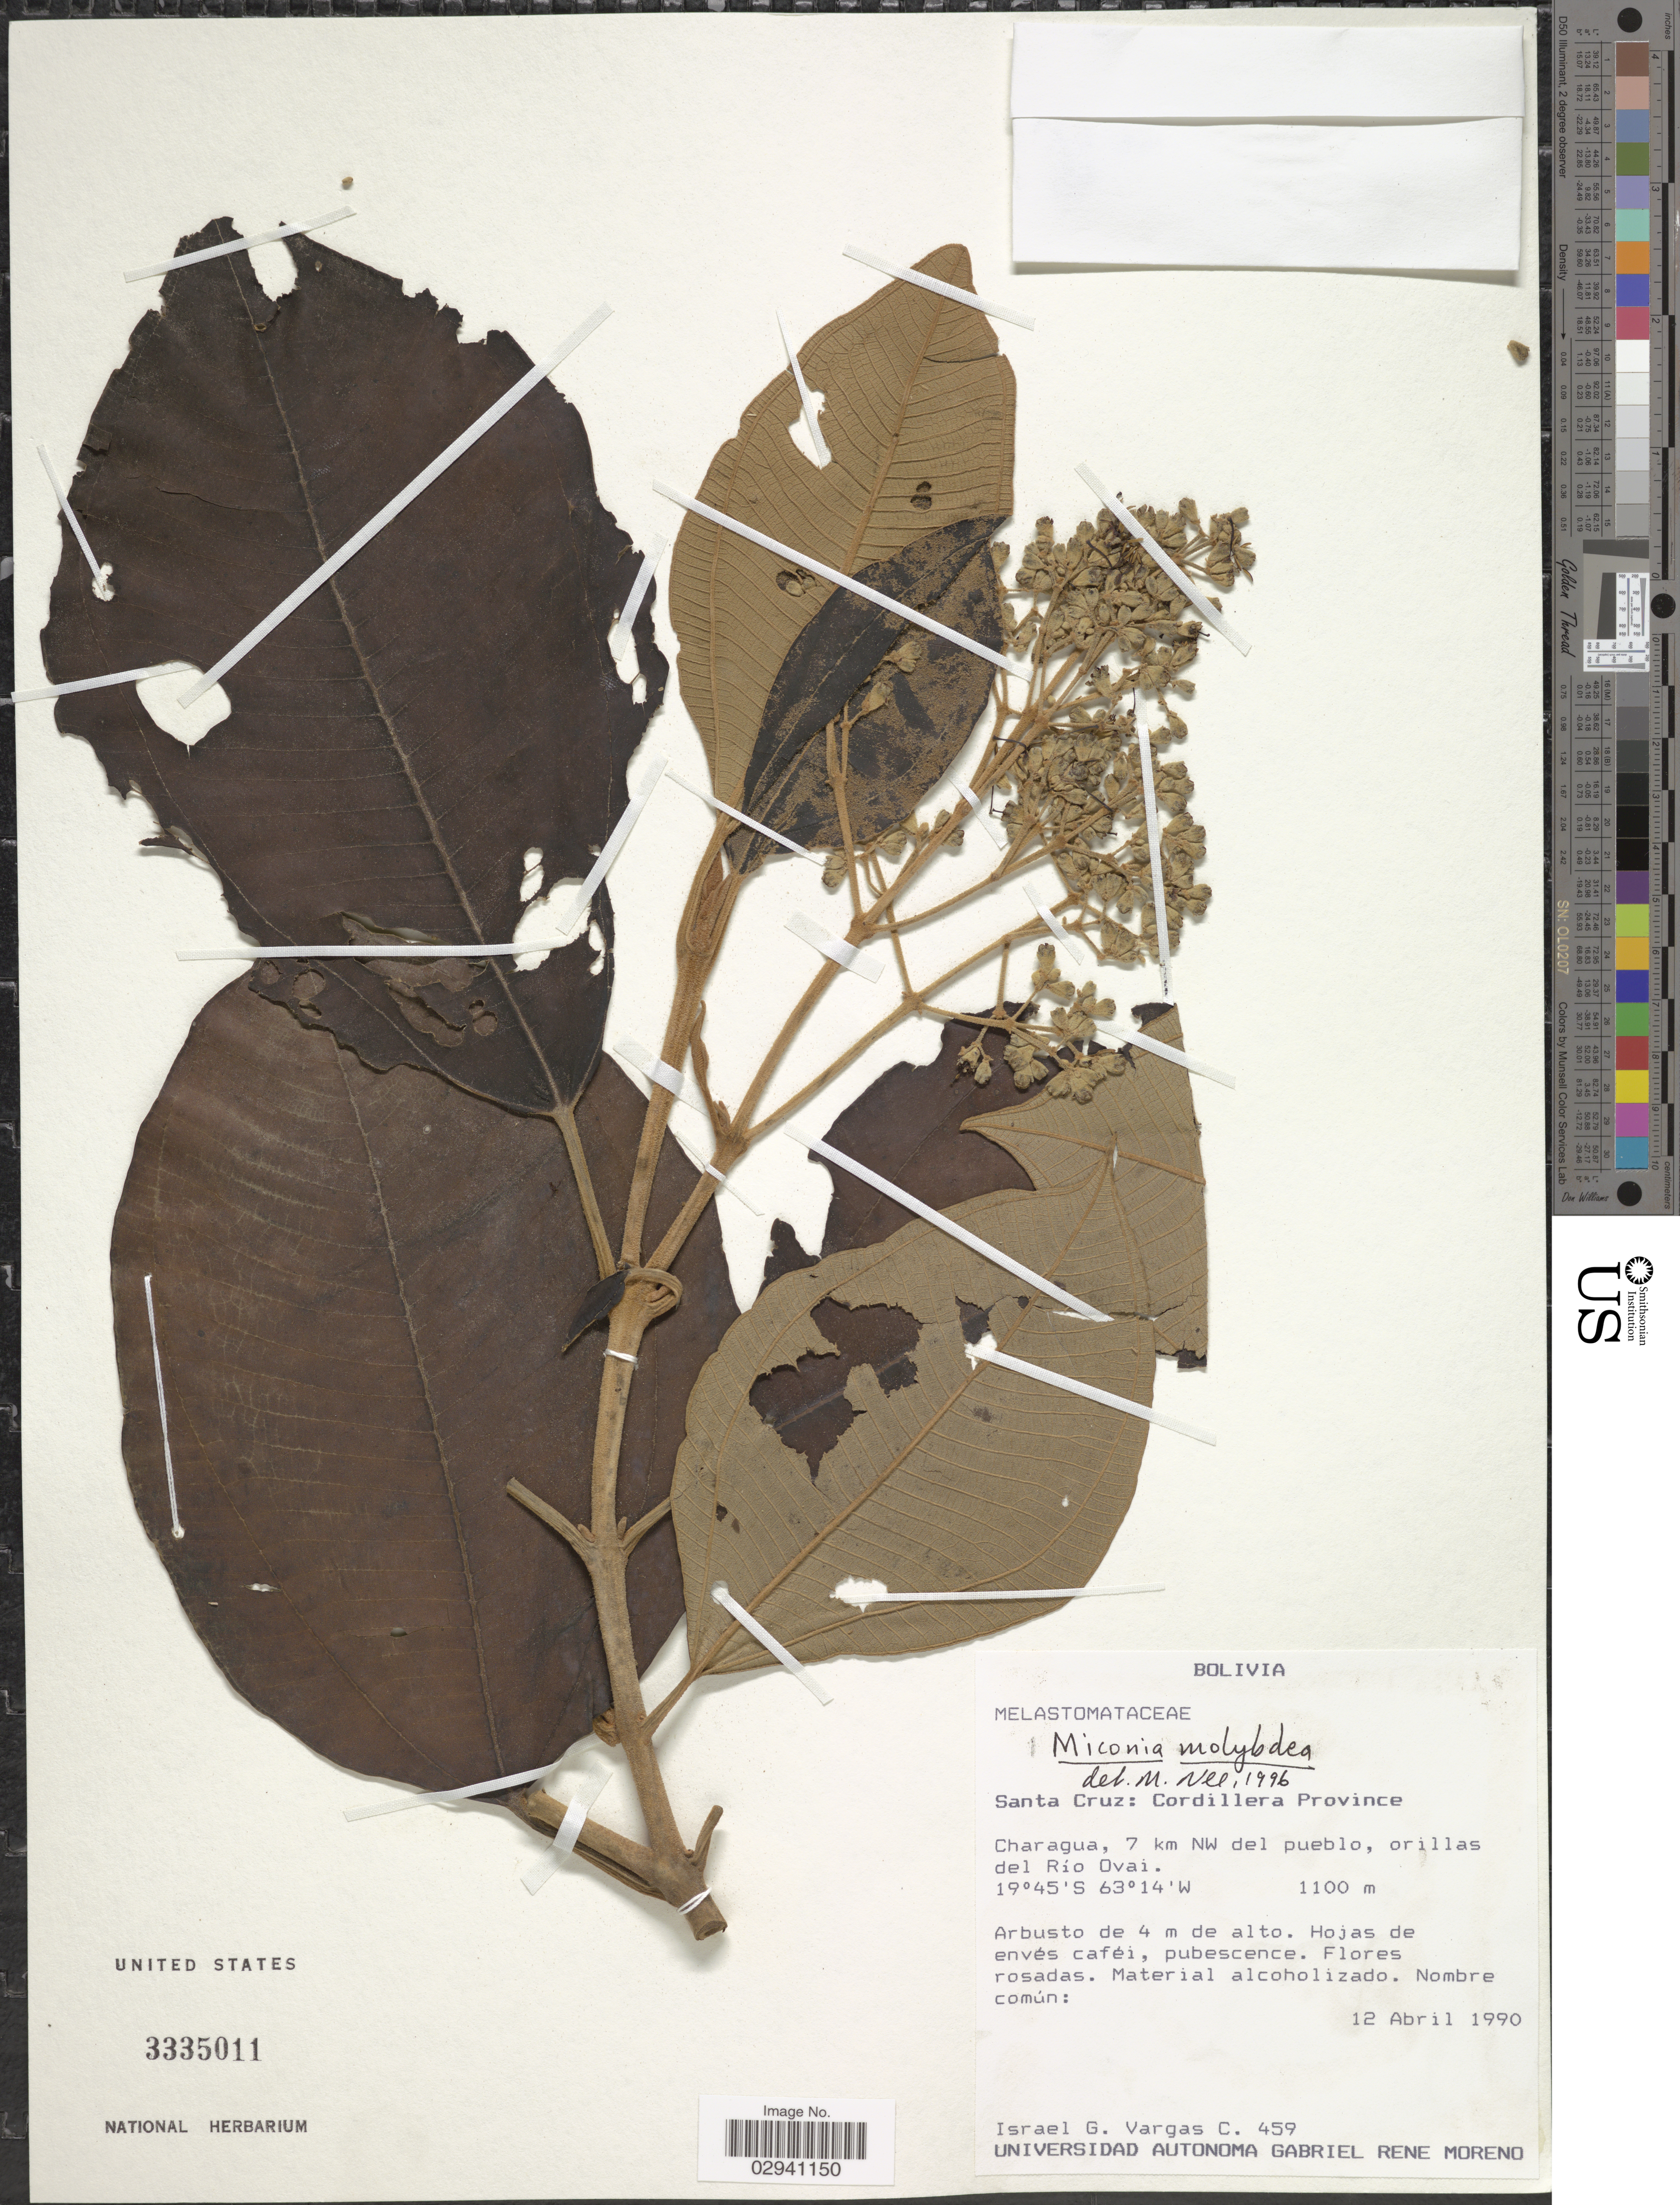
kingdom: Plantae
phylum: Tracheophyta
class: Magnoliopsida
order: Myrtales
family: Melastomataceae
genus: Miconia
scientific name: Miconia molybdea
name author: Naudin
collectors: I. G. Vargas C.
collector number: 459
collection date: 1990-04-12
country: Bolivia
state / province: Santa Cruz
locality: Santa Cruz: Cordillera Province. Charagua, 7 km NW del pueblo, orillas del Río Ovai.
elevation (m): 1100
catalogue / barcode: US 3335011